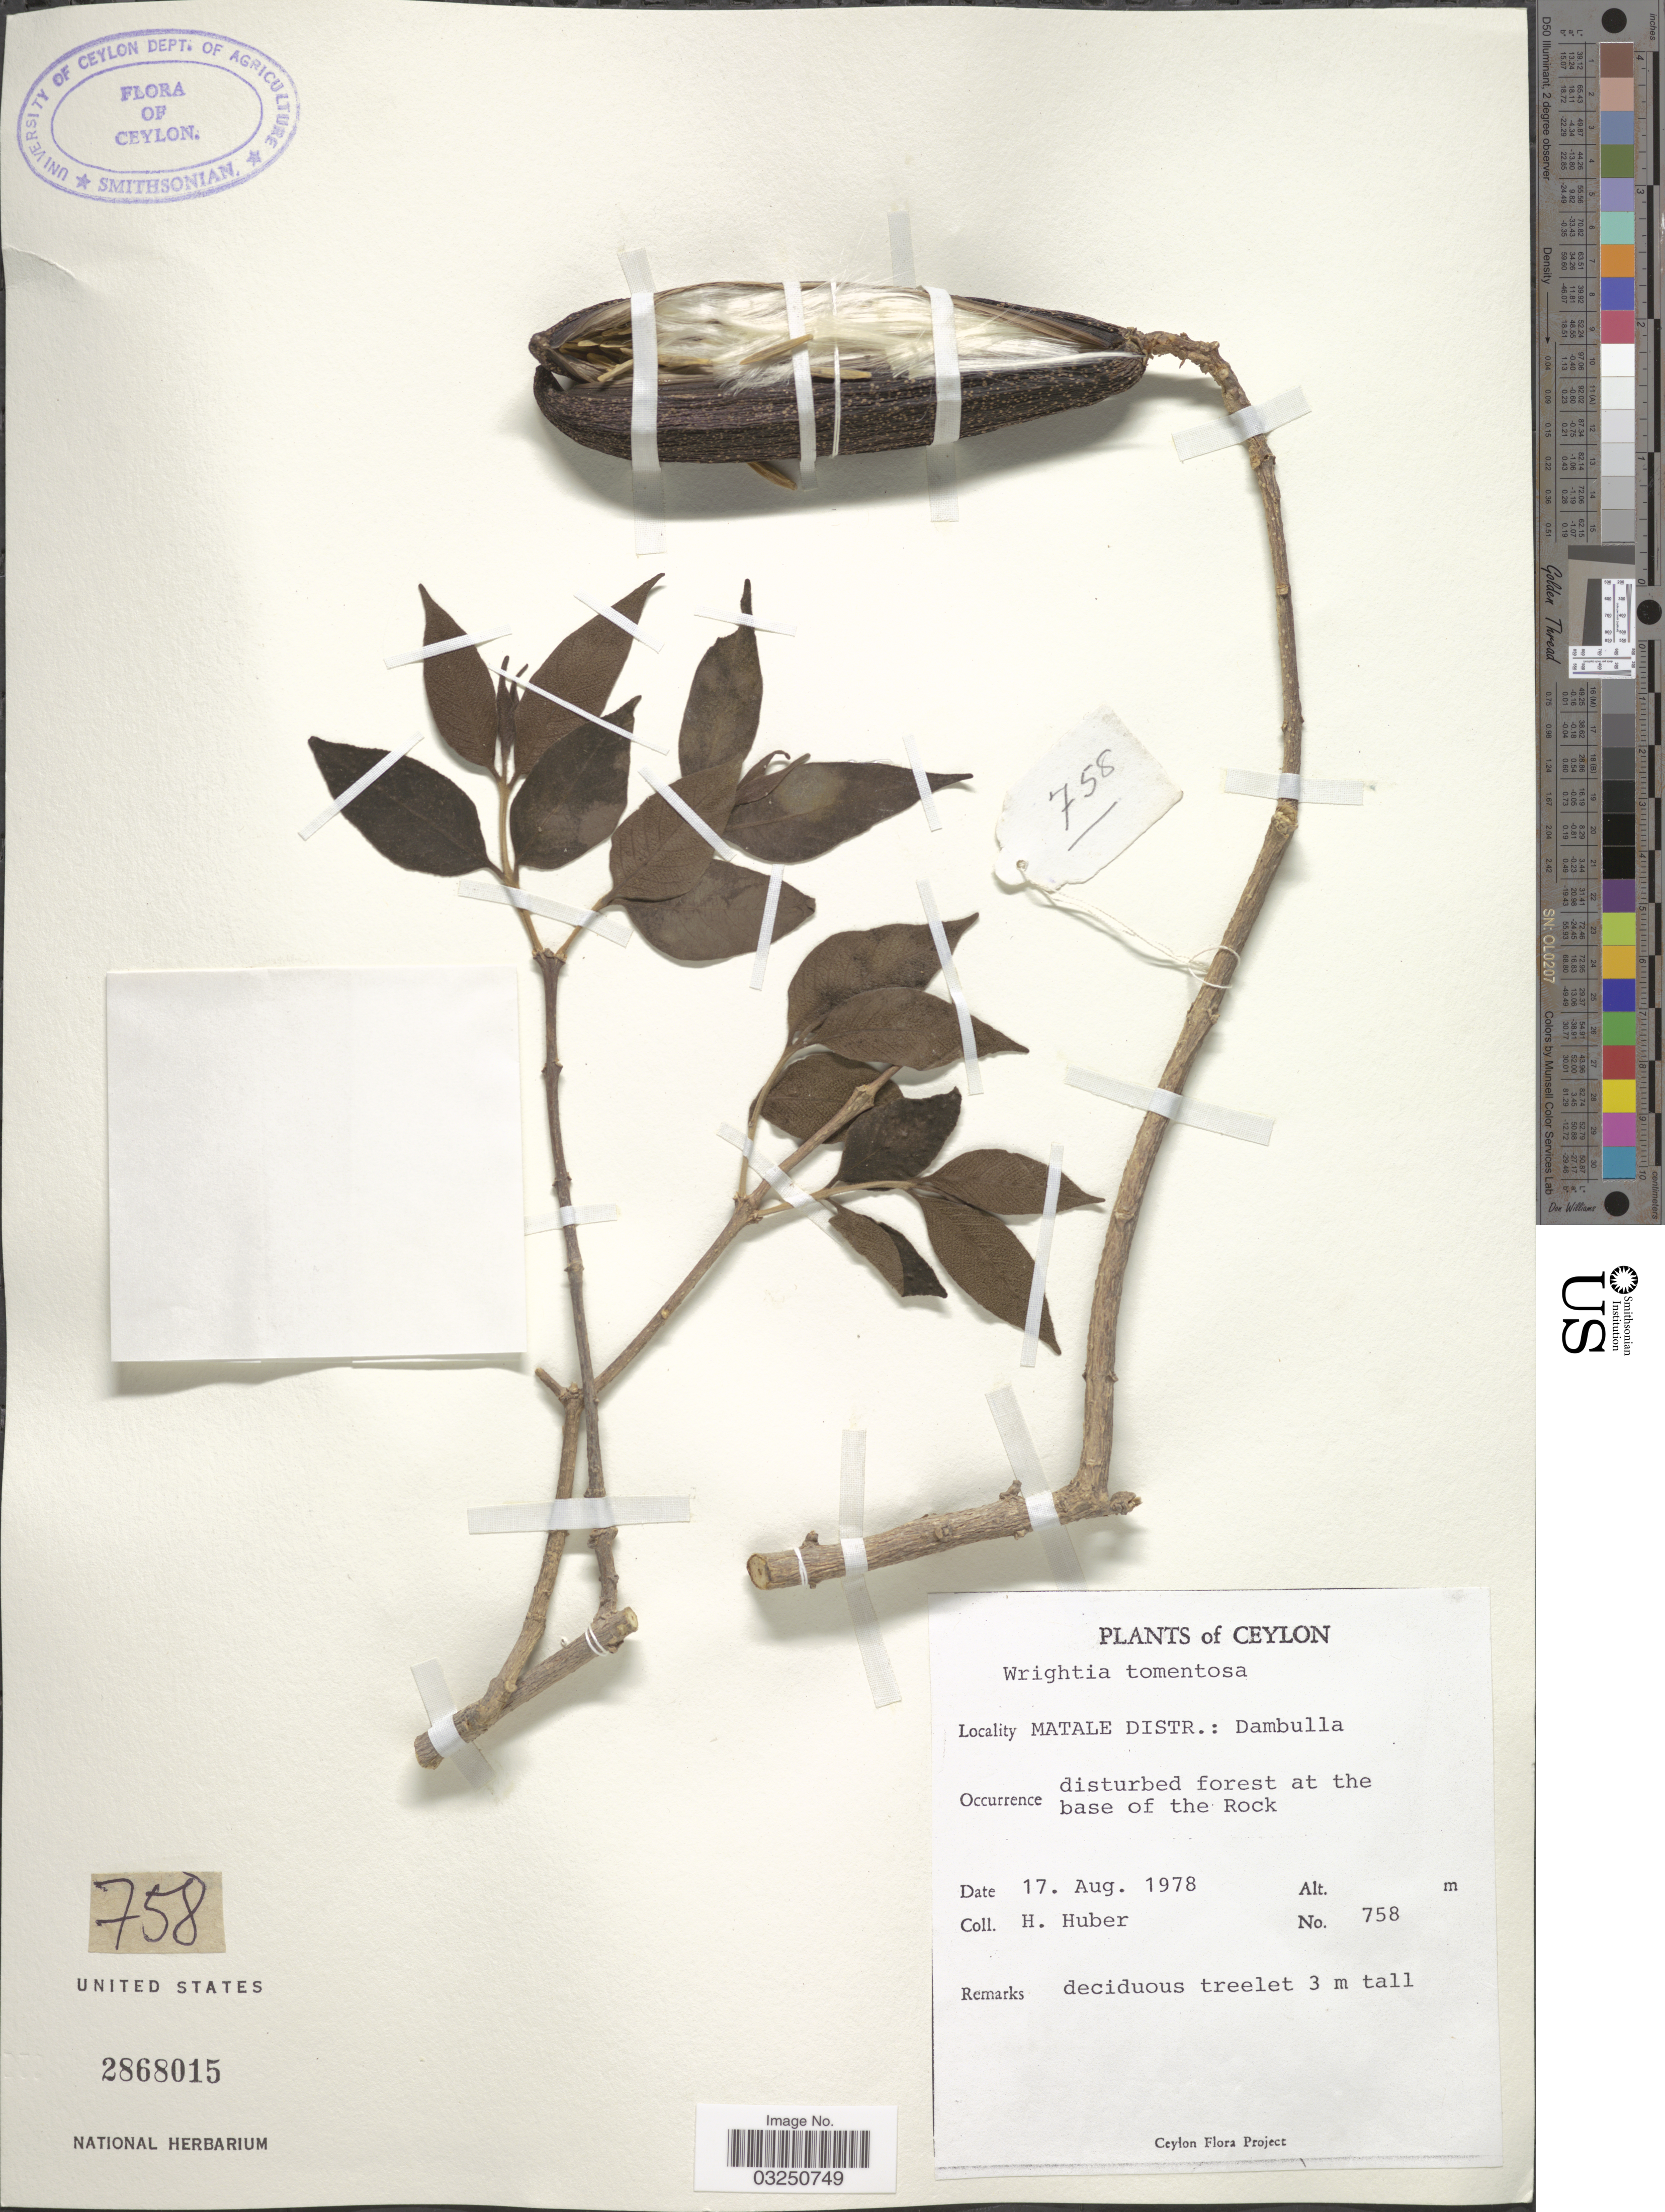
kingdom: Plantae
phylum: Tracheophyta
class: Magnoliopsida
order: Gentianales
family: Apocynaceae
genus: Wrightia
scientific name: Wrightia tomentosa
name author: Roem. & Schult.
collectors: H. Huber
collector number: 758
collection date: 1978-08-17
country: Sri Lanka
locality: Ceylon. Matale Distr.: Dambulla.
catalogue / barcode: US 2868015